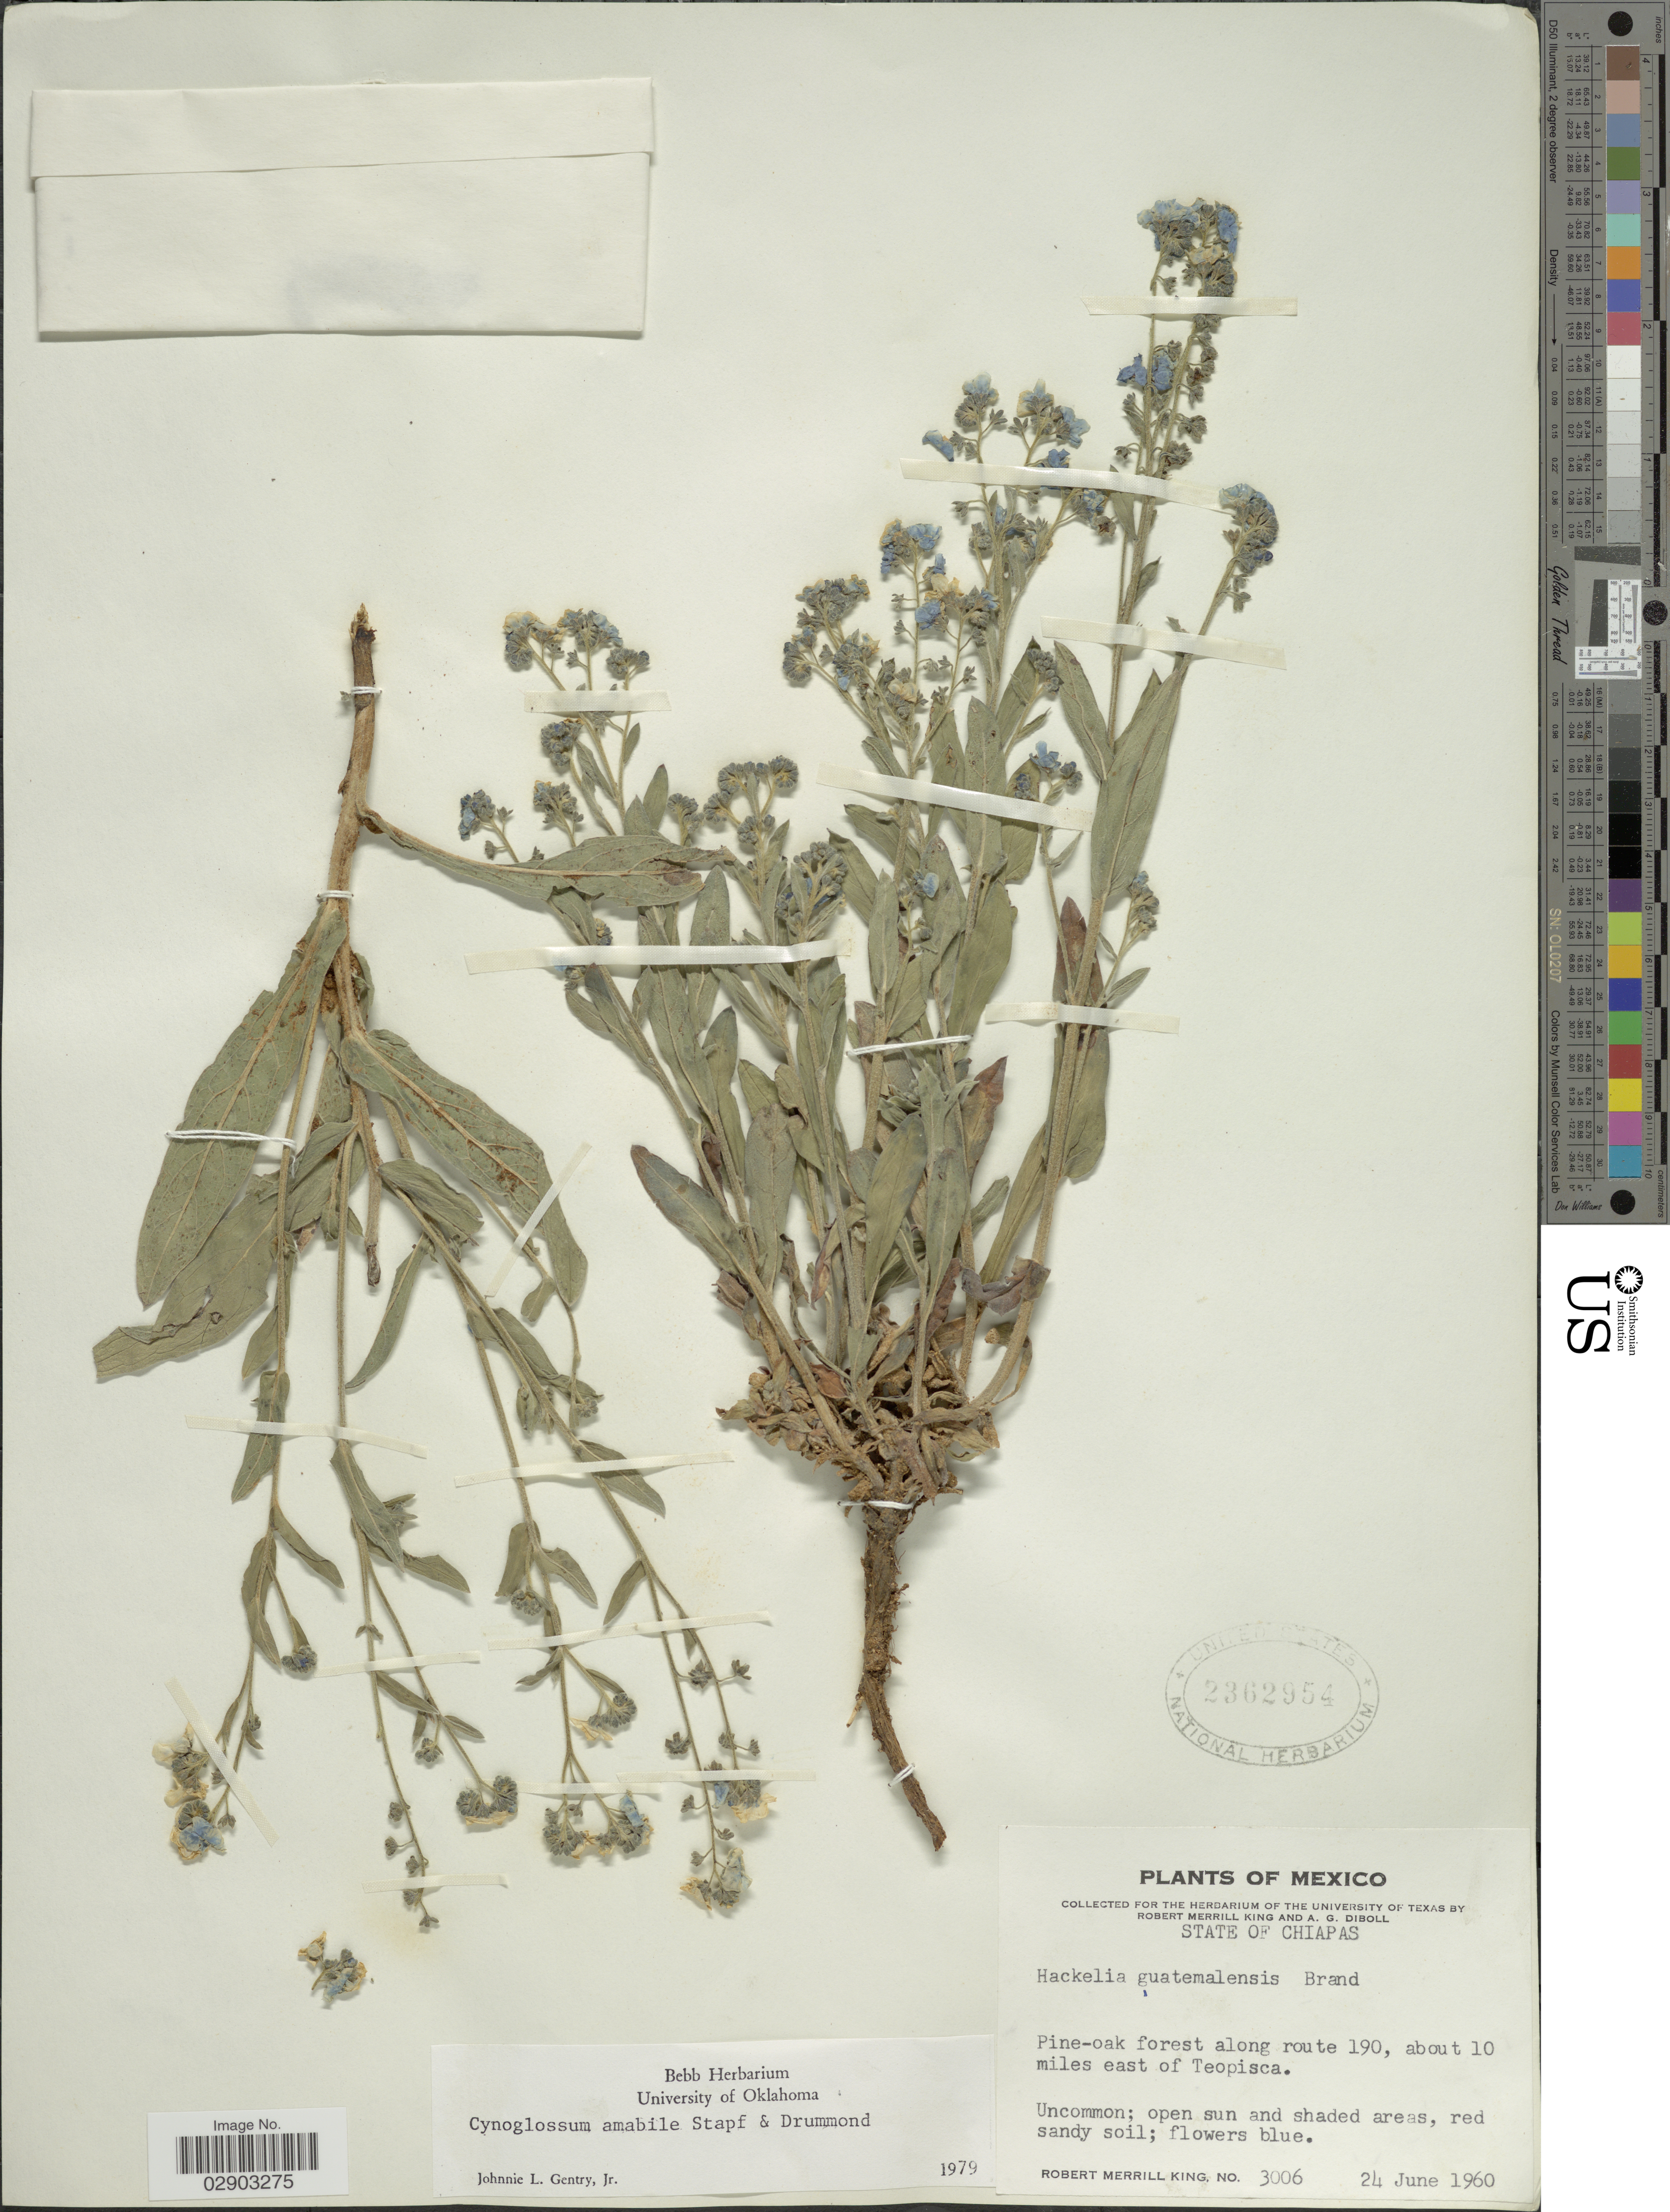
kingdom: Plantae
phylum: Tracheophyta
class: Magnoliopsida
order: Boraginales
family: Boraginaceae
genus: Cynoglossum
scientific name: Cynoglossum amabile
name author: Stapf & J.R. Drumm.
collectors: R. M. King & A. Diboll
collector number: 3006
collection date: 1960-06-24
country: Mexico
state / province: Chiapas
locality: Along route 190, about 10 miles east of Teopisca.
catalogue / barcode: US 2362954